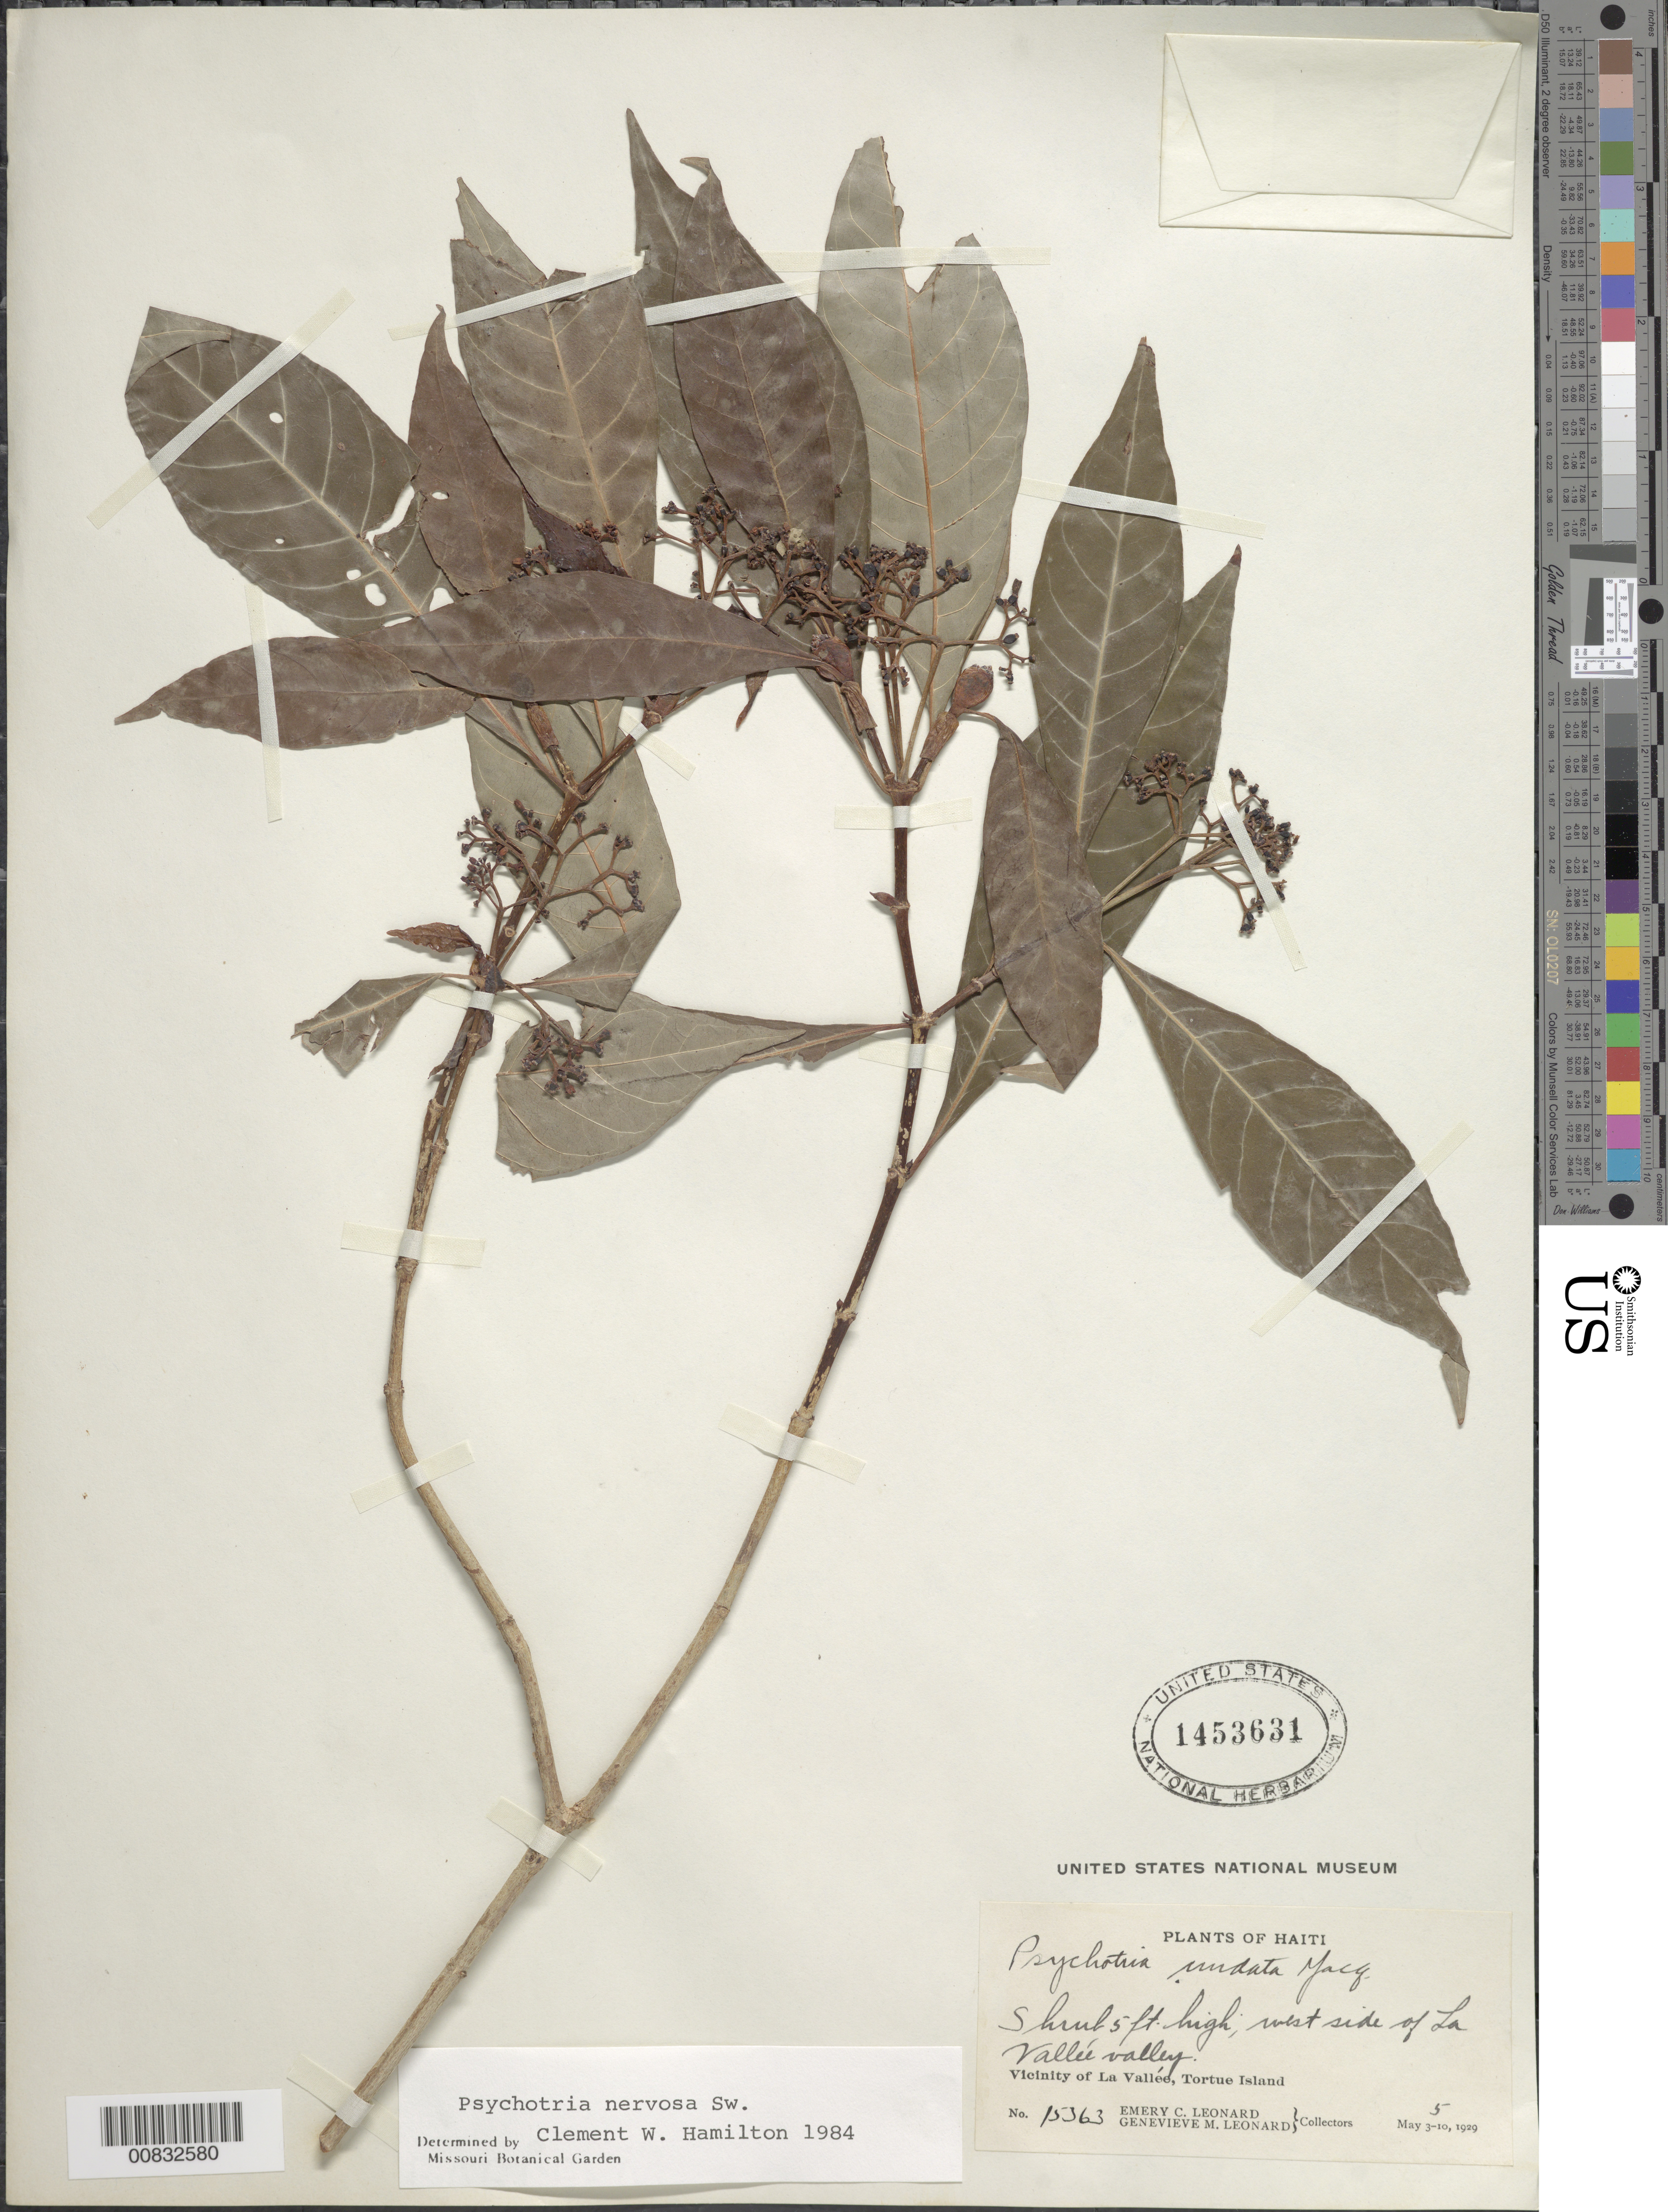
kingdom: Plantae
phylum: Tracheophyta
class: Magnoliopsida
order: Gentianales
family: Rubiaceae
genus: Psychotria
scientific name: Psychotria nervosa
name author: Sw.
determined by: Hamilton, C. W.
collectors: E. C. Leonard & G. M. Leonard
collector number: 15363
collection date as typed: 05 May 1929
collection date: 1929-05-05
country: Haiti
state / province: Nord-Ouest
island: Île de la Tortue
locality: Vicinity of La Vallée, west side of La Vallée valley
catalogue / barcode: US 1453631